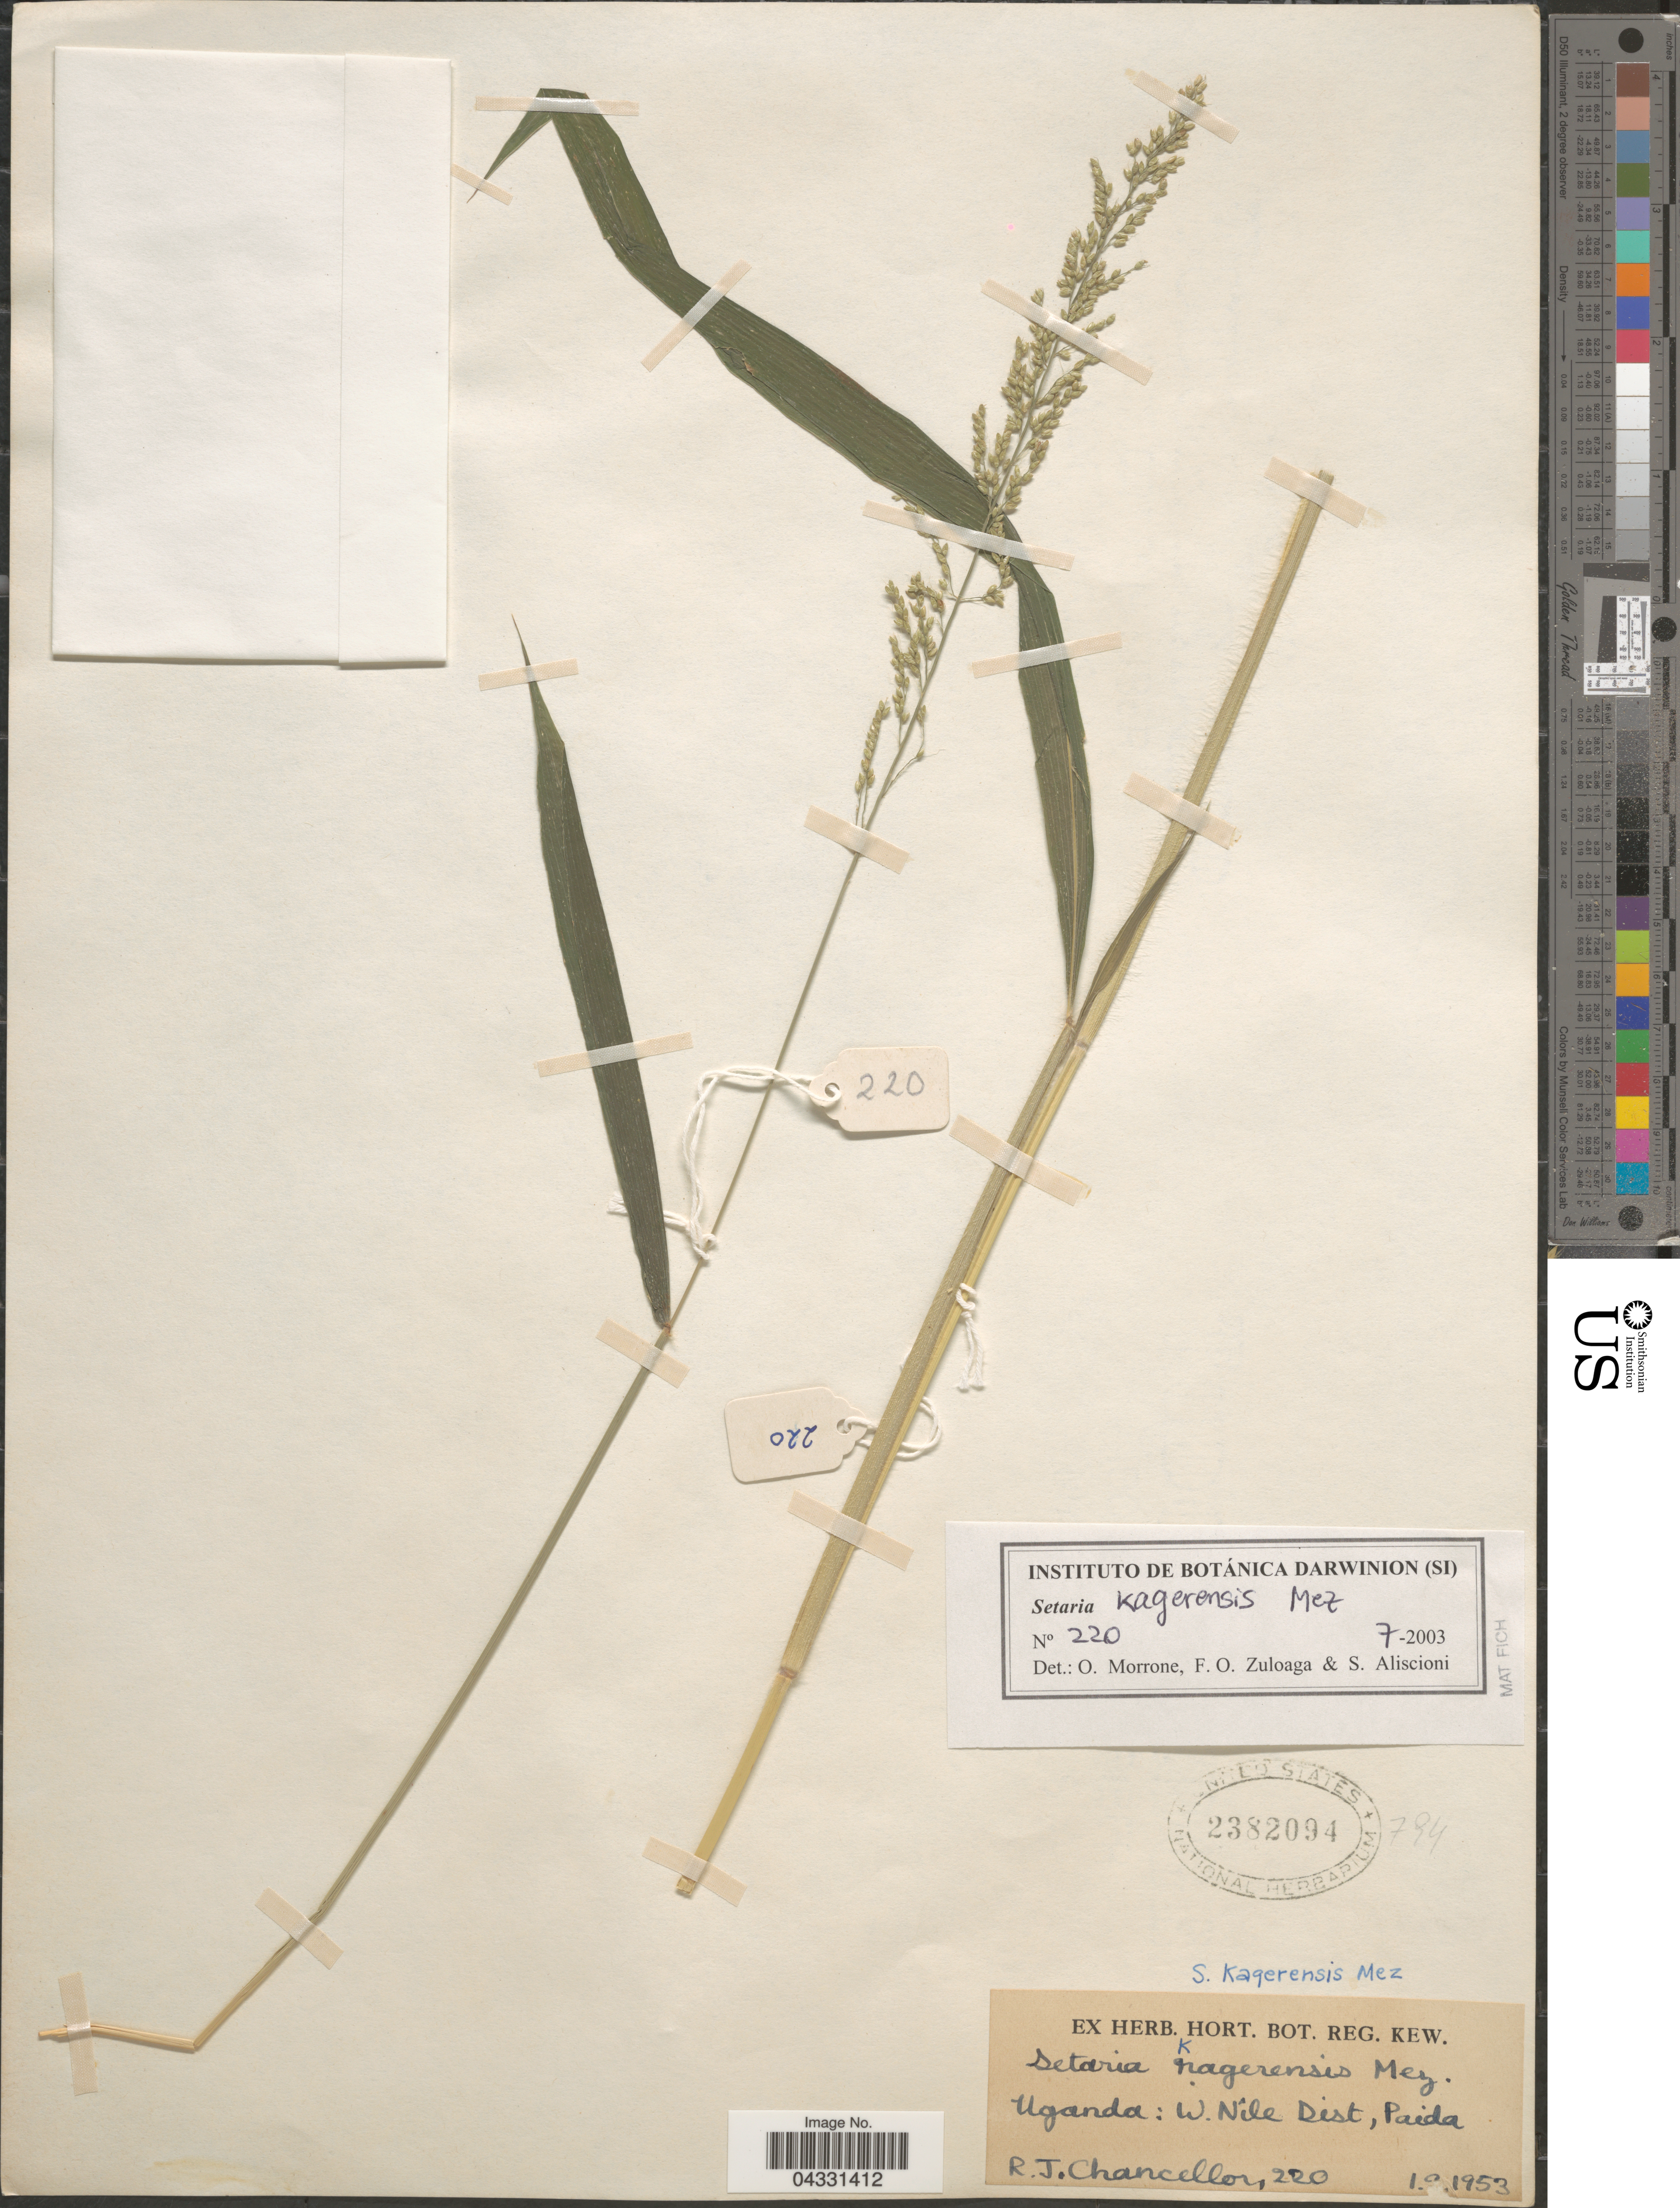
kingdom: Plantae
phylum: Tracheophyta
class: Liliopsida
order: Poales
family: Poaceae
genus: Setaria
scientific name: Setaria kagerensis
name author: Mez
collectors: R. Chancellor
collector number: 220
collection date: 1953-09-01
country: Uganda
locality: W. Nile Dist, Paida.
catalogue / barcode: US 2382094